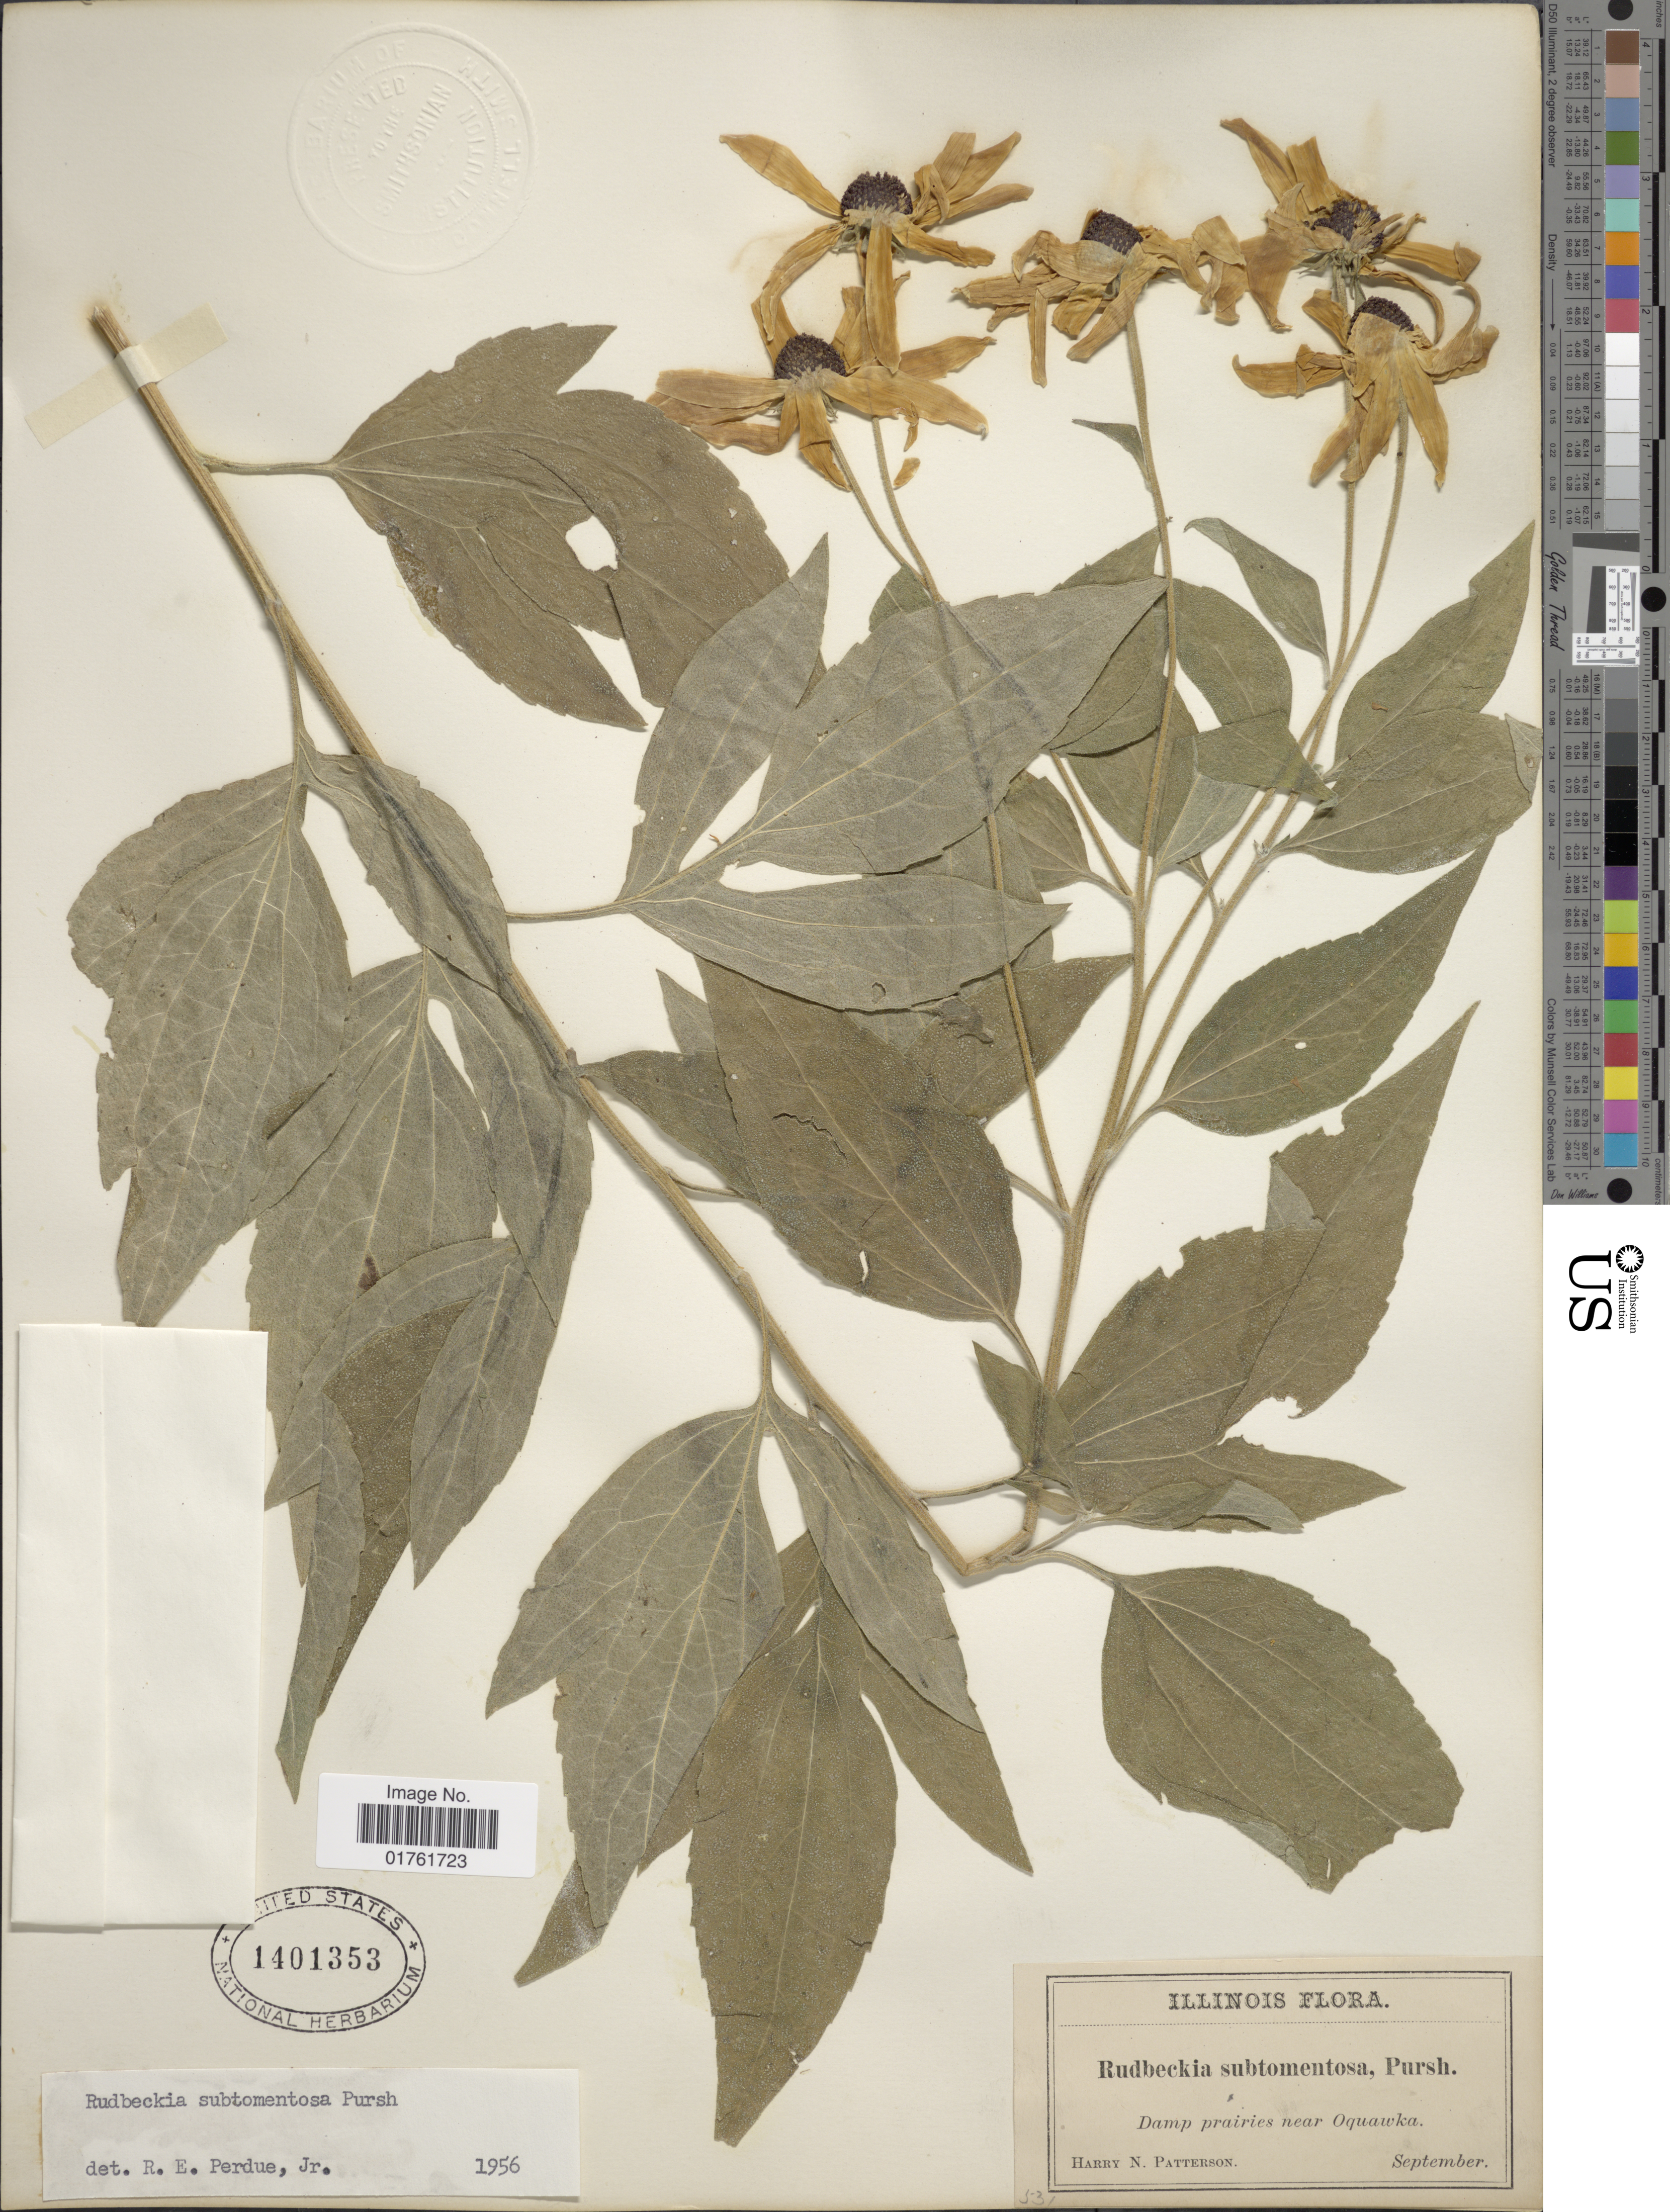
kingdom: Plantae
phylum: Tracheophyta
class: Magnoliopsida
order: Asterales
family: Asteraceae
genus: Rudbeckia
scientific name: Rudbeckia subtomentosa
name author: Pursh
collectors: H. N. Patterson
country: United States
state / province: Illinois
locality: Damp prairies near Oquawka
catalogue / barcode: US 1401353